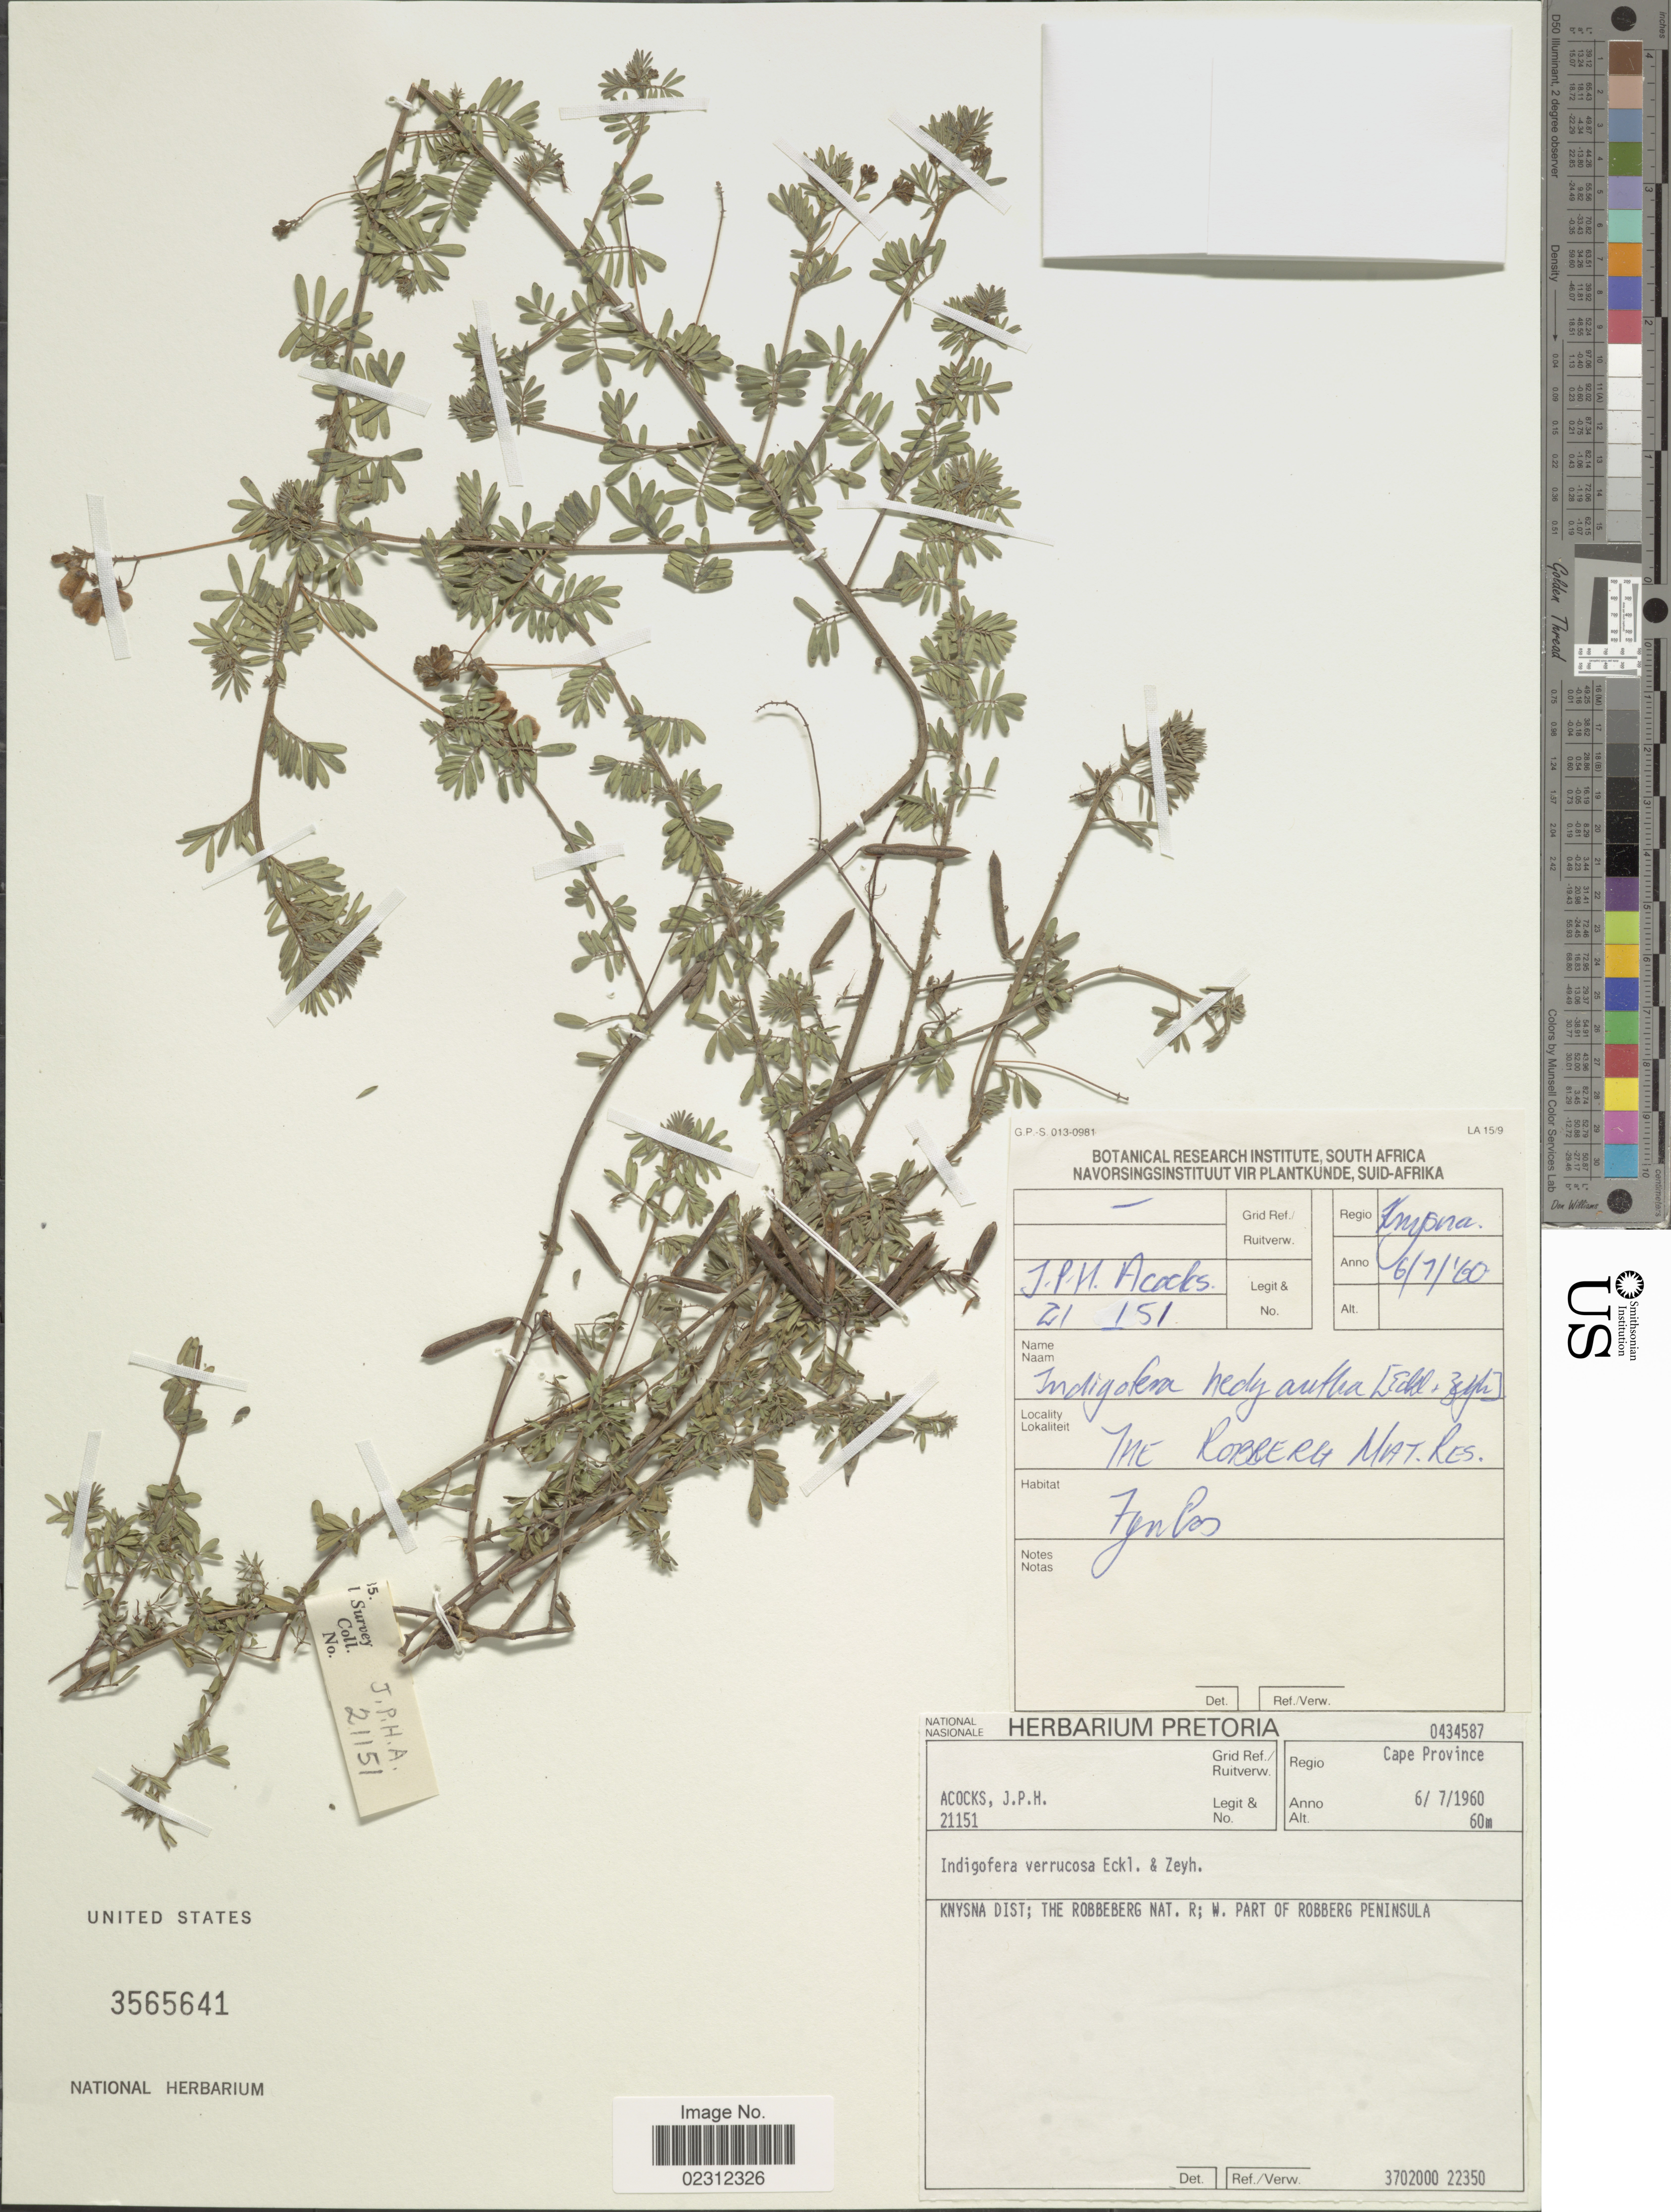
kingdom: Plantae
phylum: Tracheophyta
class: Magnoliopsida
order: Fabales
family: Fabaceae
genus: Indigofera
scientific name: Indigofera verrucosa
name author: Eckl. & Zeyh.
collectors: J. P. Acocks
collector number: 21151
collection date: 1960-07-06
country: South Africa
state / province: Western Cape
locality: Knysna Dist; The Robbeberg Nat. R; W. part of Robberg Peninsula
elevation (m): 60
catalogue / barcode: US 3565641